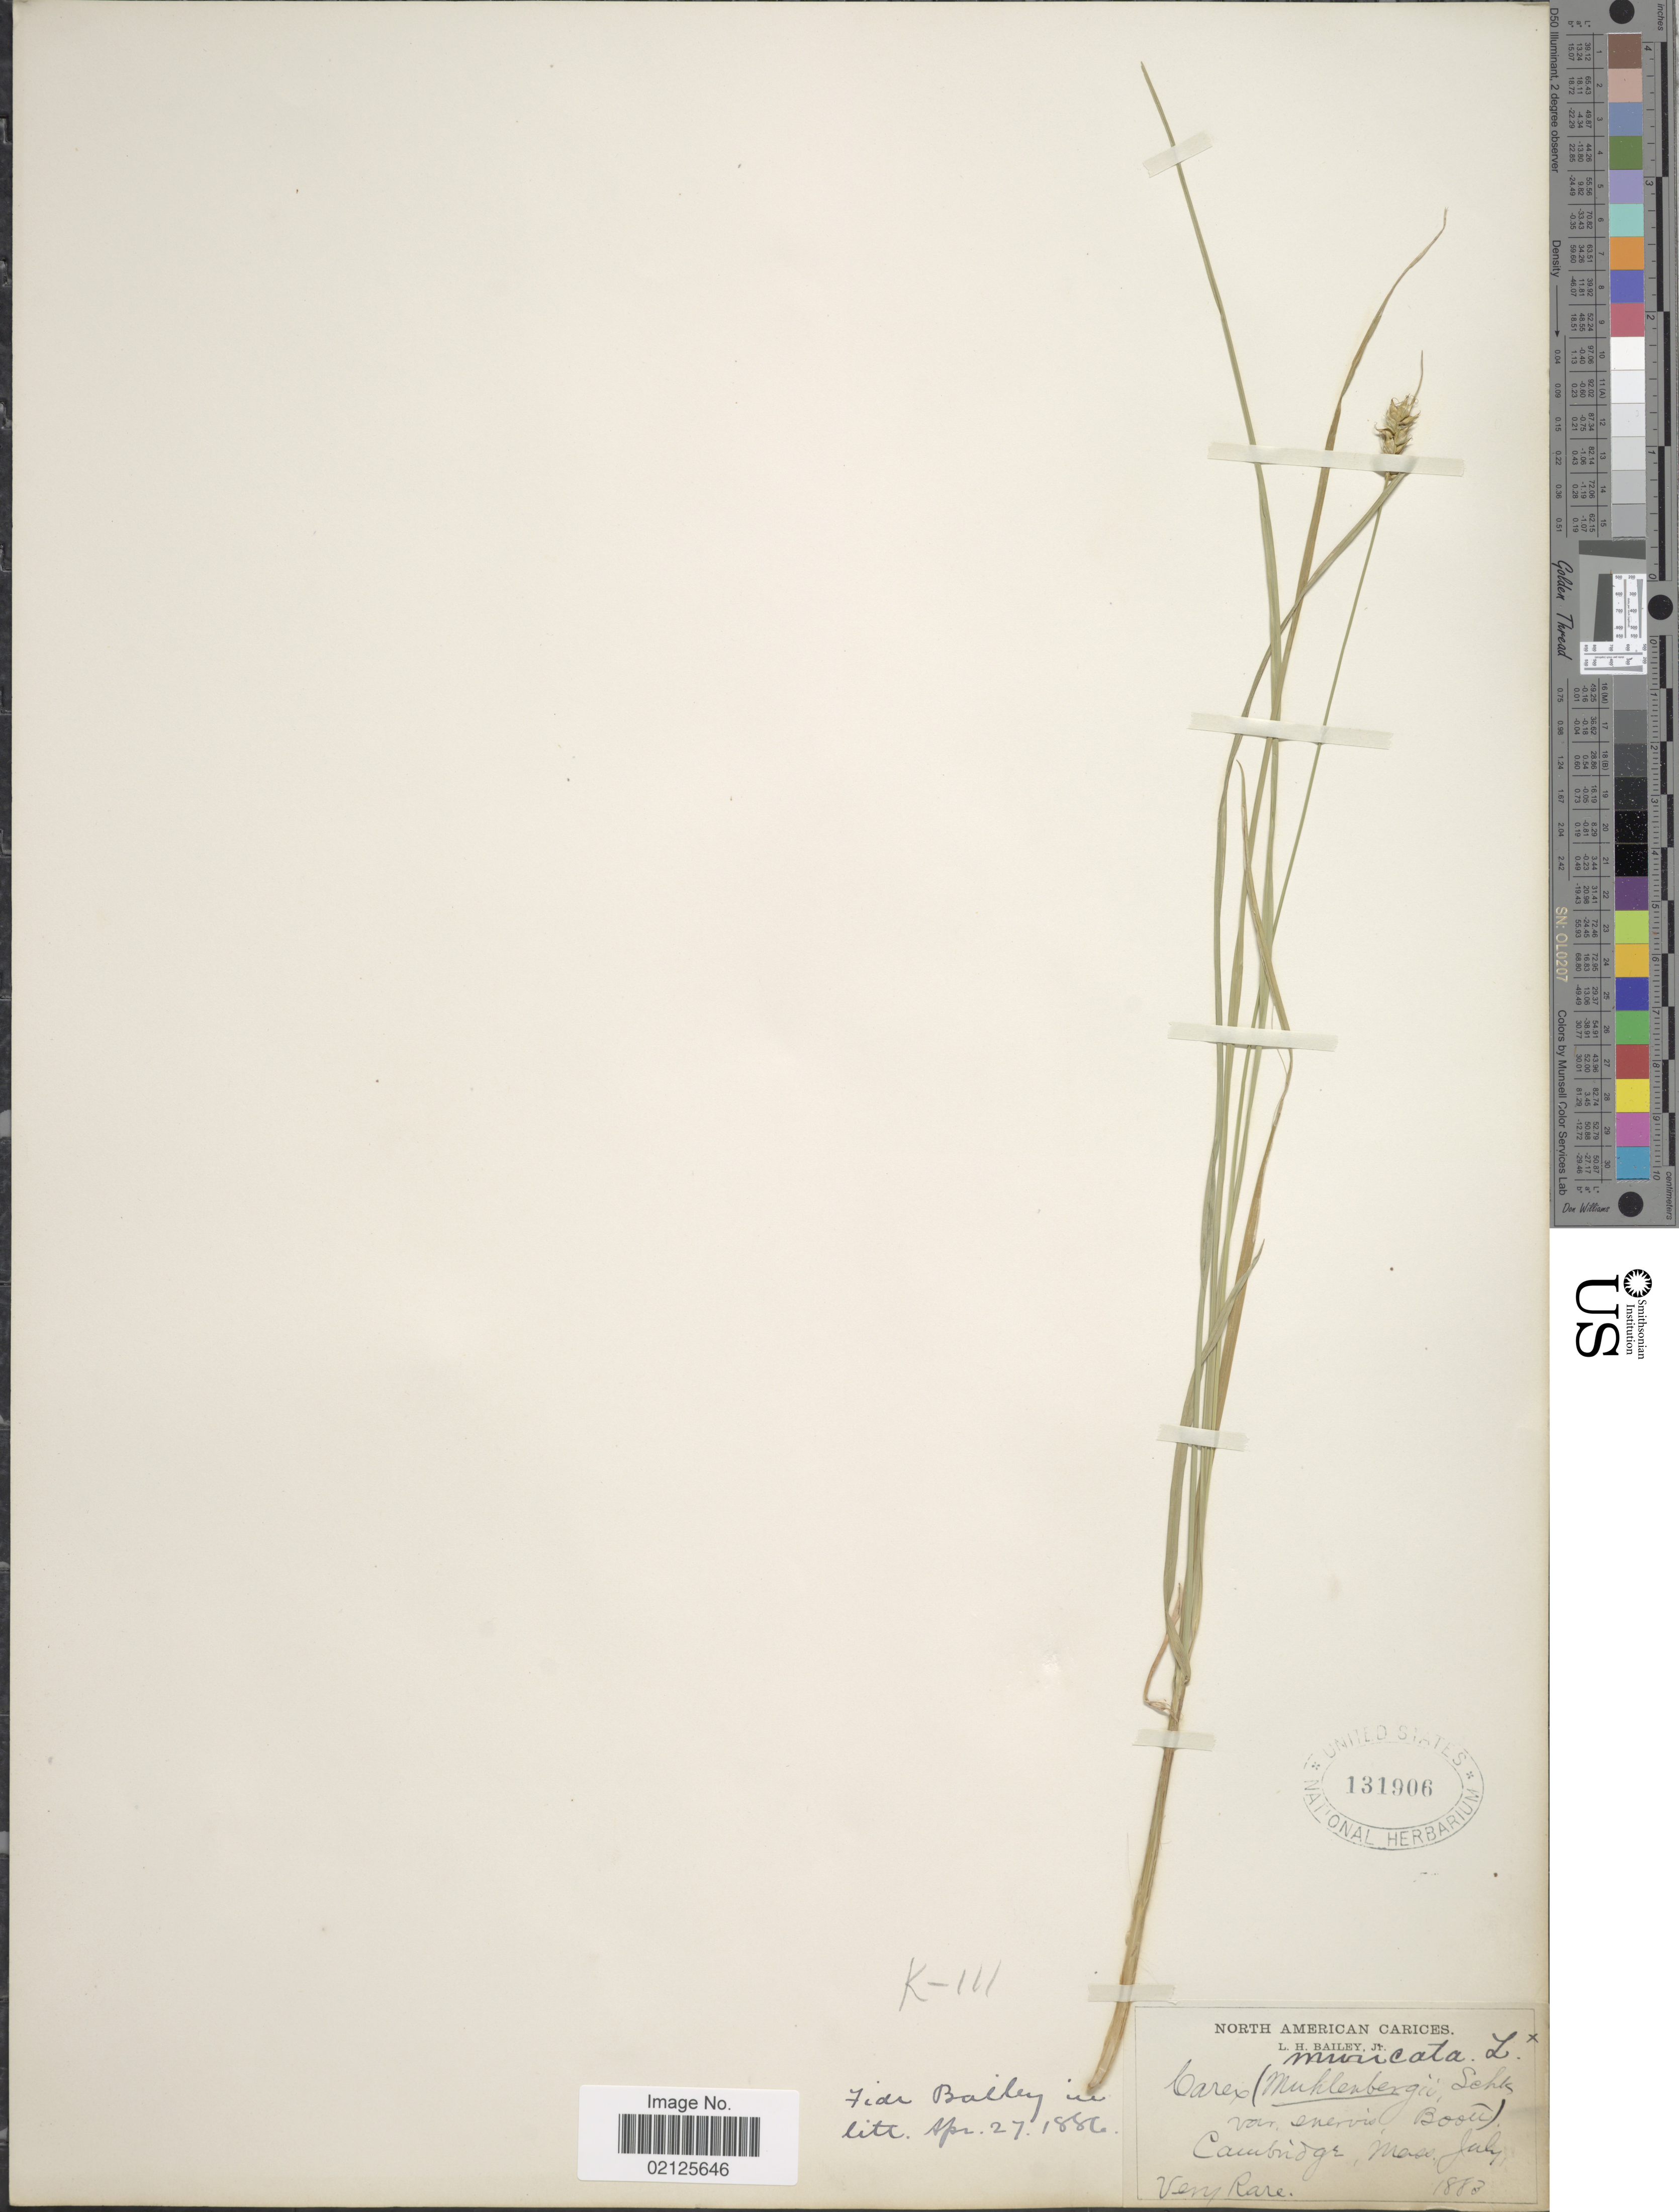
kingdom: Plantae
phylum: Tracheophyta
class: Liliopsida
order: Poales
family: Cyperaceae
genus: Carex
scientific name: Carex muehlenbergii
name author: Willd.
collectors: L. H. Bailey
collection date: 1883-07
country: United States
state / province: Massachusetts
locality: Cambridge, Very rare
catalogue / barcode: US 131906